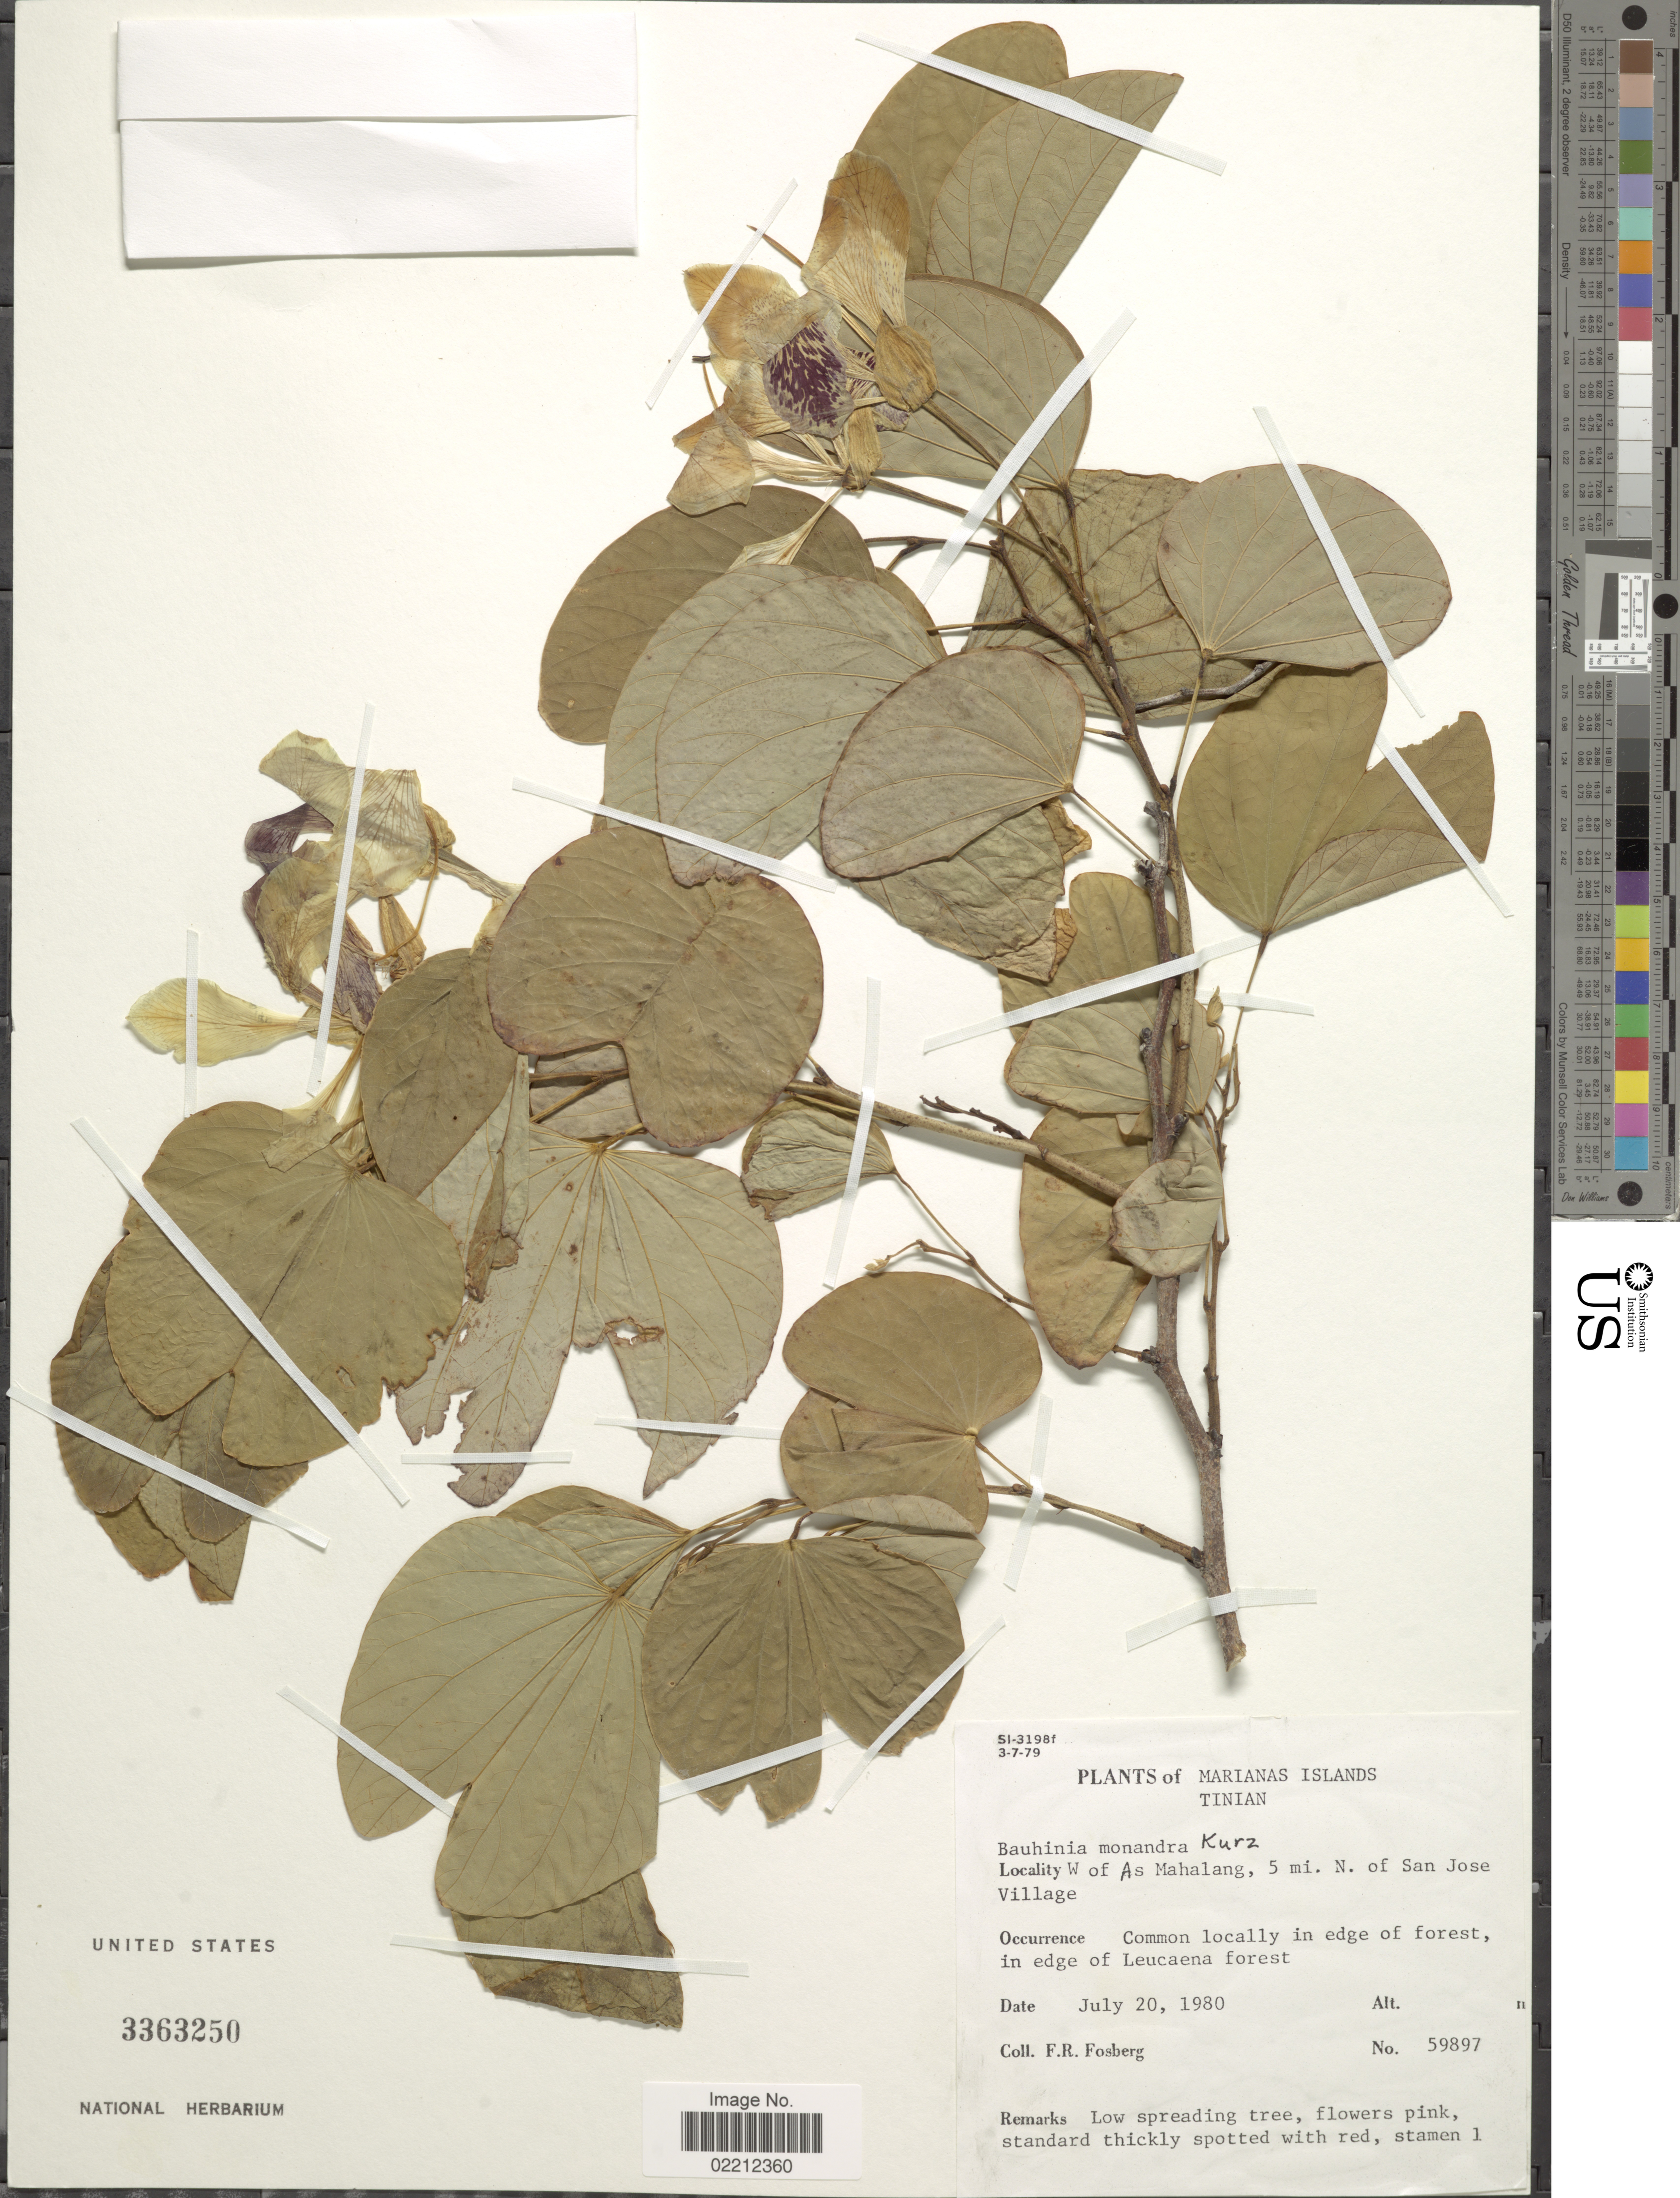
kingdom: Plantae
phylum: Tracheophyta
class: Magnoliopsida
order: Fabales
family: Fabaceae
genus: Bauhinia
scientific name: Bauhinia monandra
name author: Kurz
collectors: F. R. Fosberg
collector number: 59897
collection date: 1980-07-20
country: Northern Mariana Islands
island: Tinian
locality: Tinian. W of As Mahalang, 5 mi. N of San Jose Village.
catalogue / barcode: US 3363250